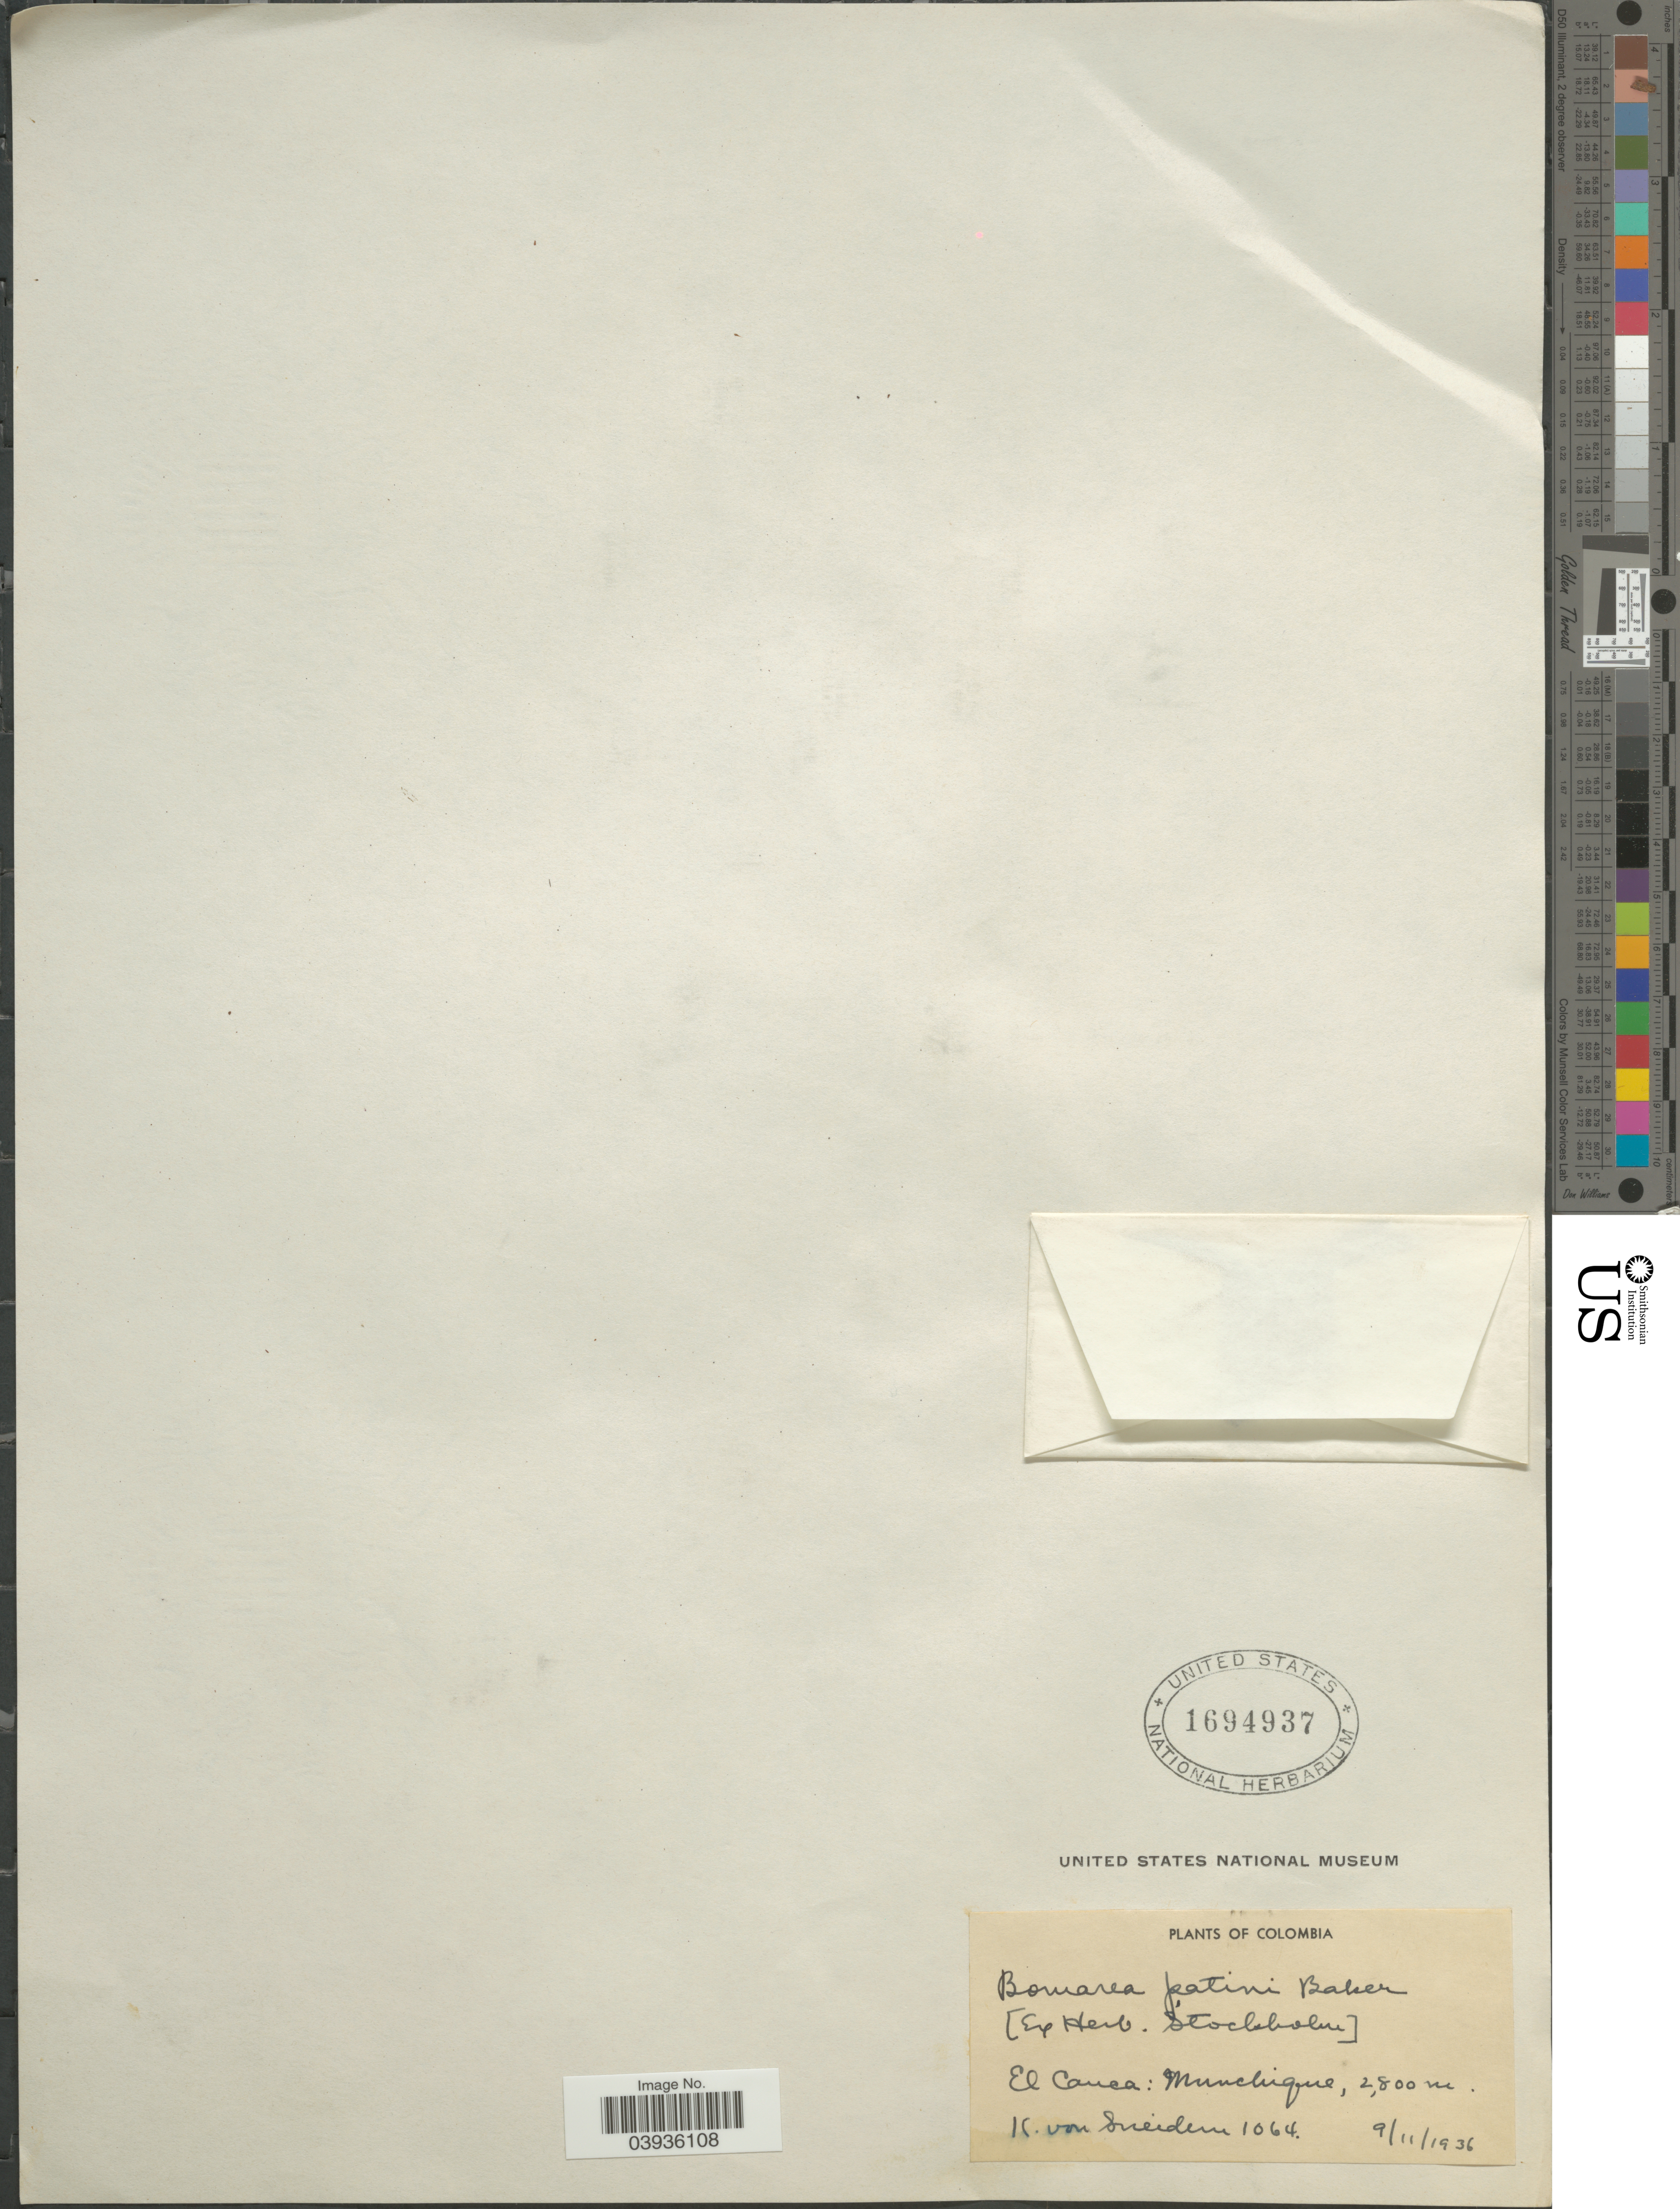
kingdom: Plantae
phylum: Tracheophyta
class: Liliopsida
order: Liliales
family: Alstroemeriaceae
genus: Bomarea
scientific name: Bomarea patinii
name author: Baker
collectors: K. von Sneidern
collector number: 1064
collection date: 1936-11-09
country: Colombia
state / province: Cauca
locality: El Cauca: Munchique.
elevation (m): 2800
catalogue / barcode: US 1694937